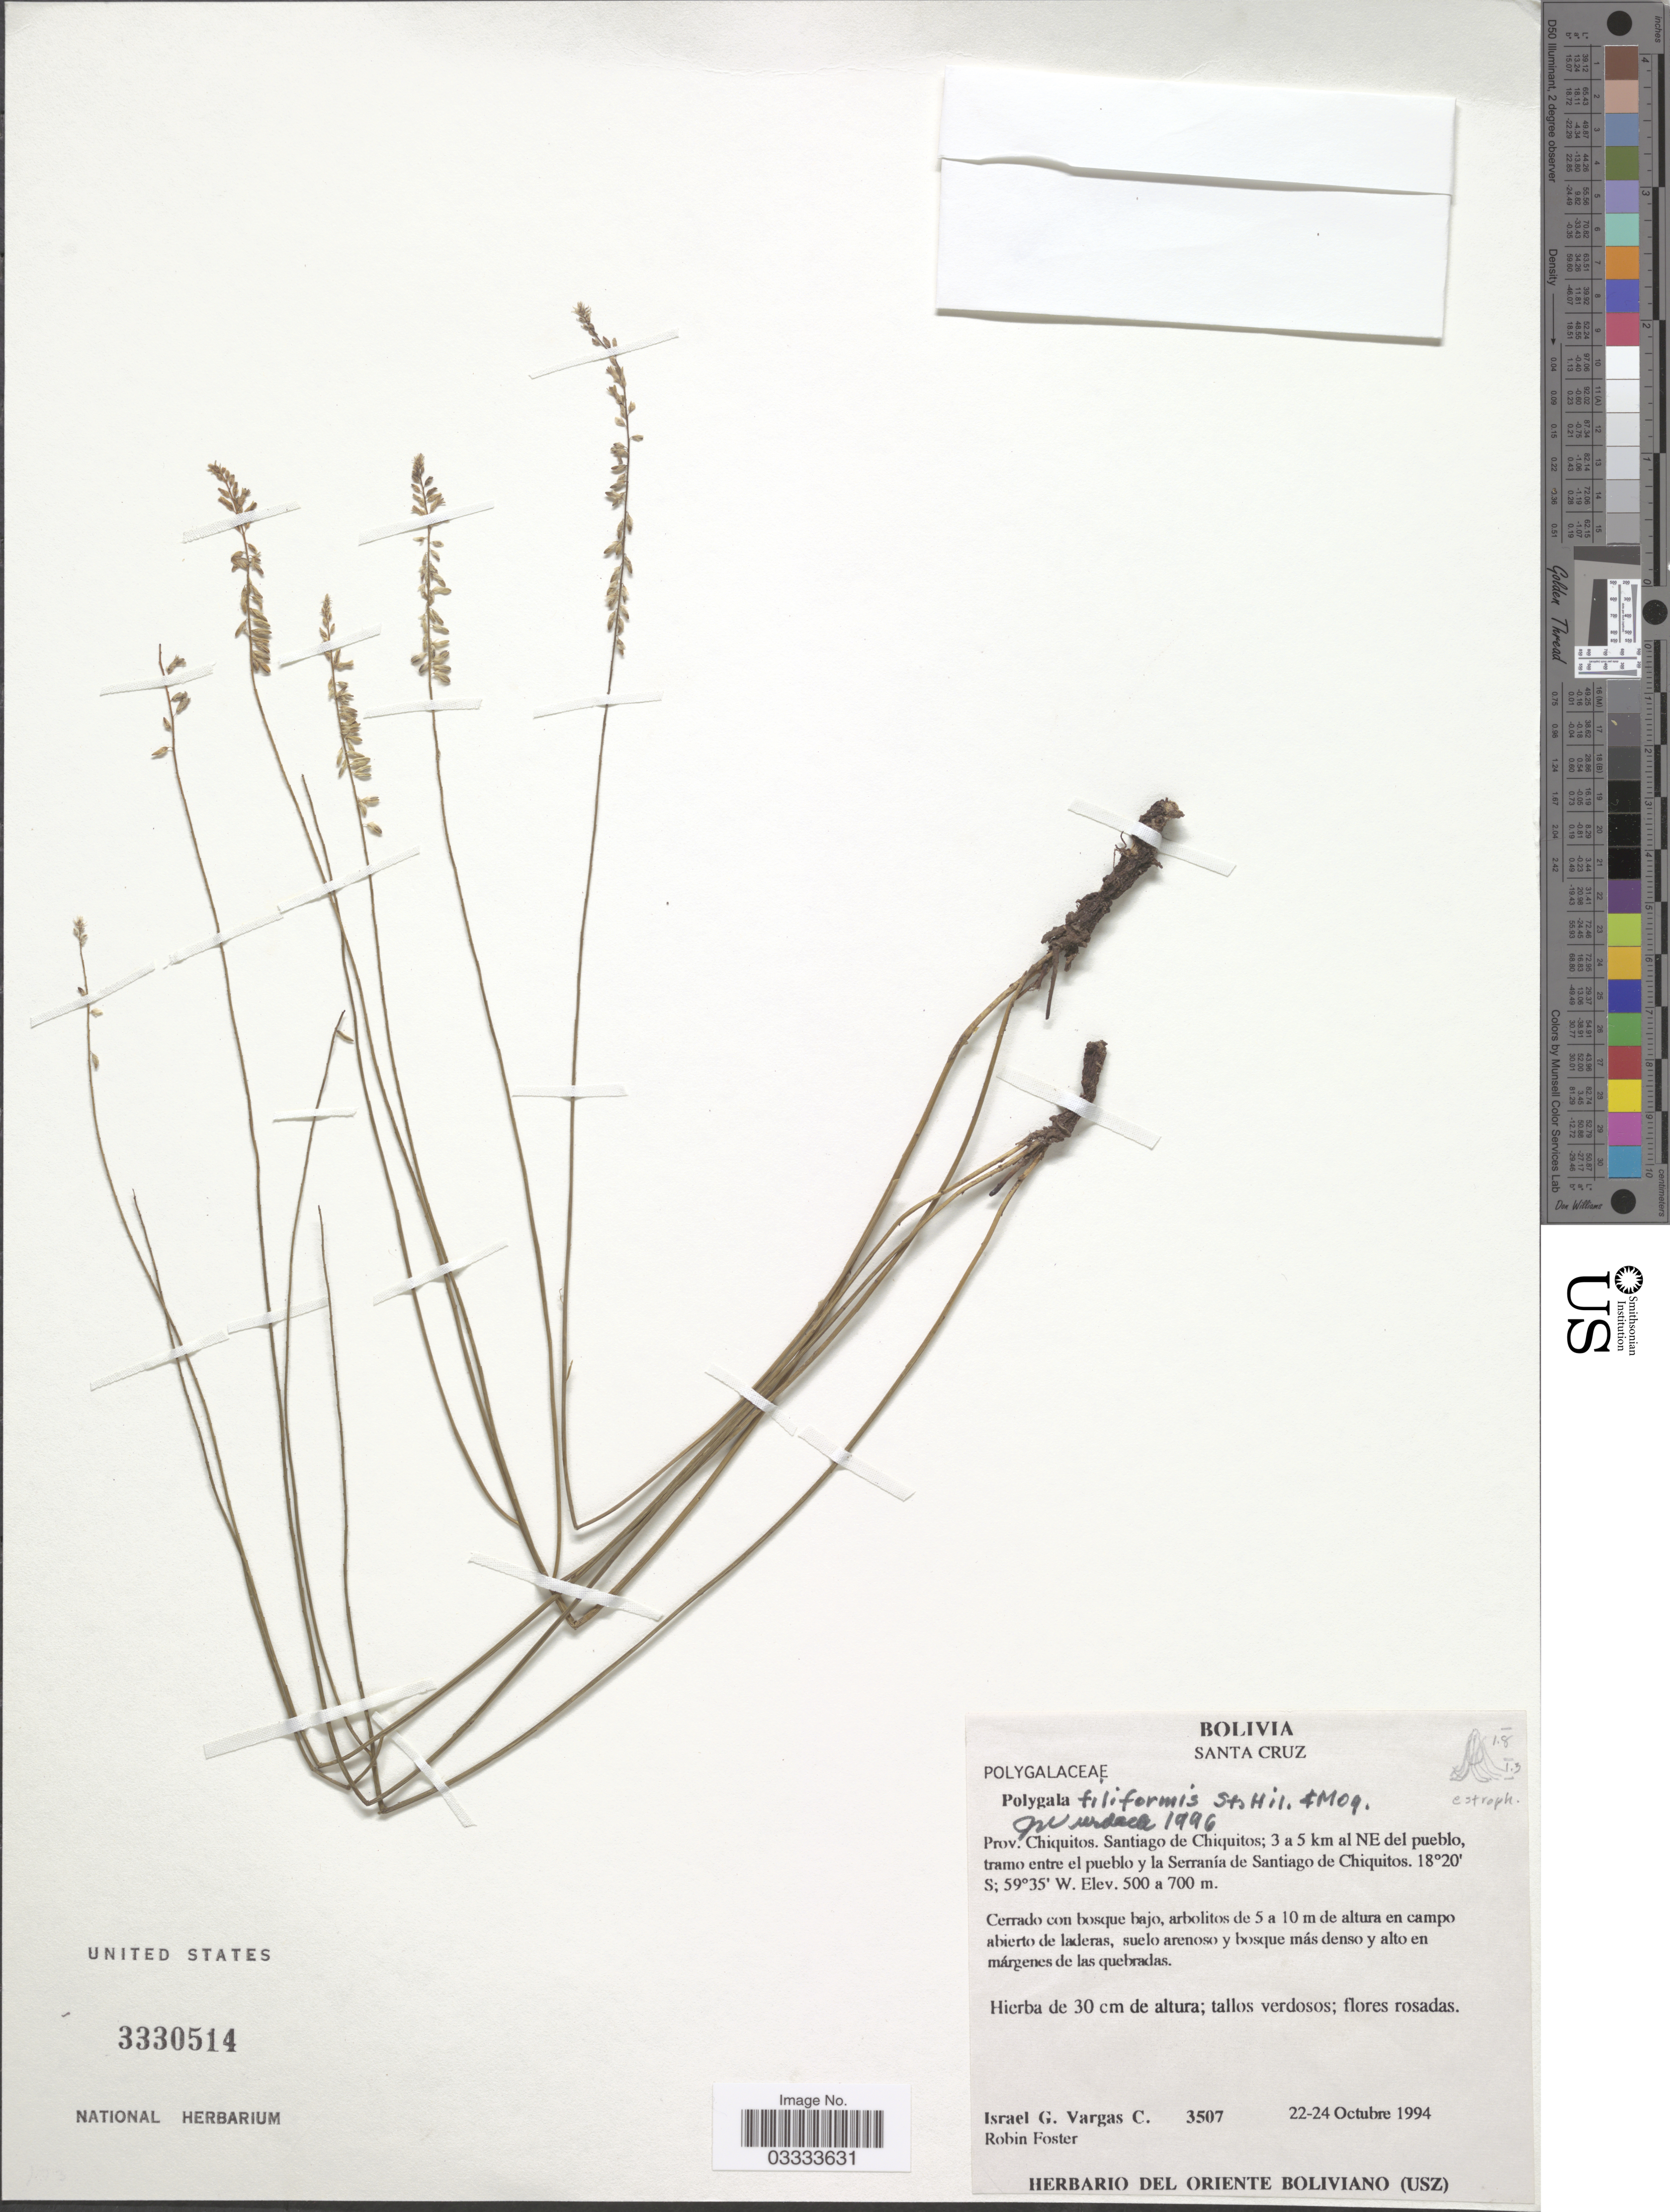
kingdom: Plantae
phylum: Tracheophyta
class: Magnoliopsida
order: Fabales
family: Polygalaceae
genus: Polygala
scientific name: Polygala mandoni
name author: Chodat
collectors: I. G. Vargas C. & R. B. Foster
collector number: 3507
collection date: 1994-10-22/1994-10-24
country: Bolivia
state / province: Santa Cruz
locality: Prov. Chiquitos. Santiago de Chiquitos; 3 a 5 km al NE del pueblo, tramo entre el pueblo y la Serranía de Santiago de Chiquitos.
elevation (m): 500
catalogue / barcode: US 3330514